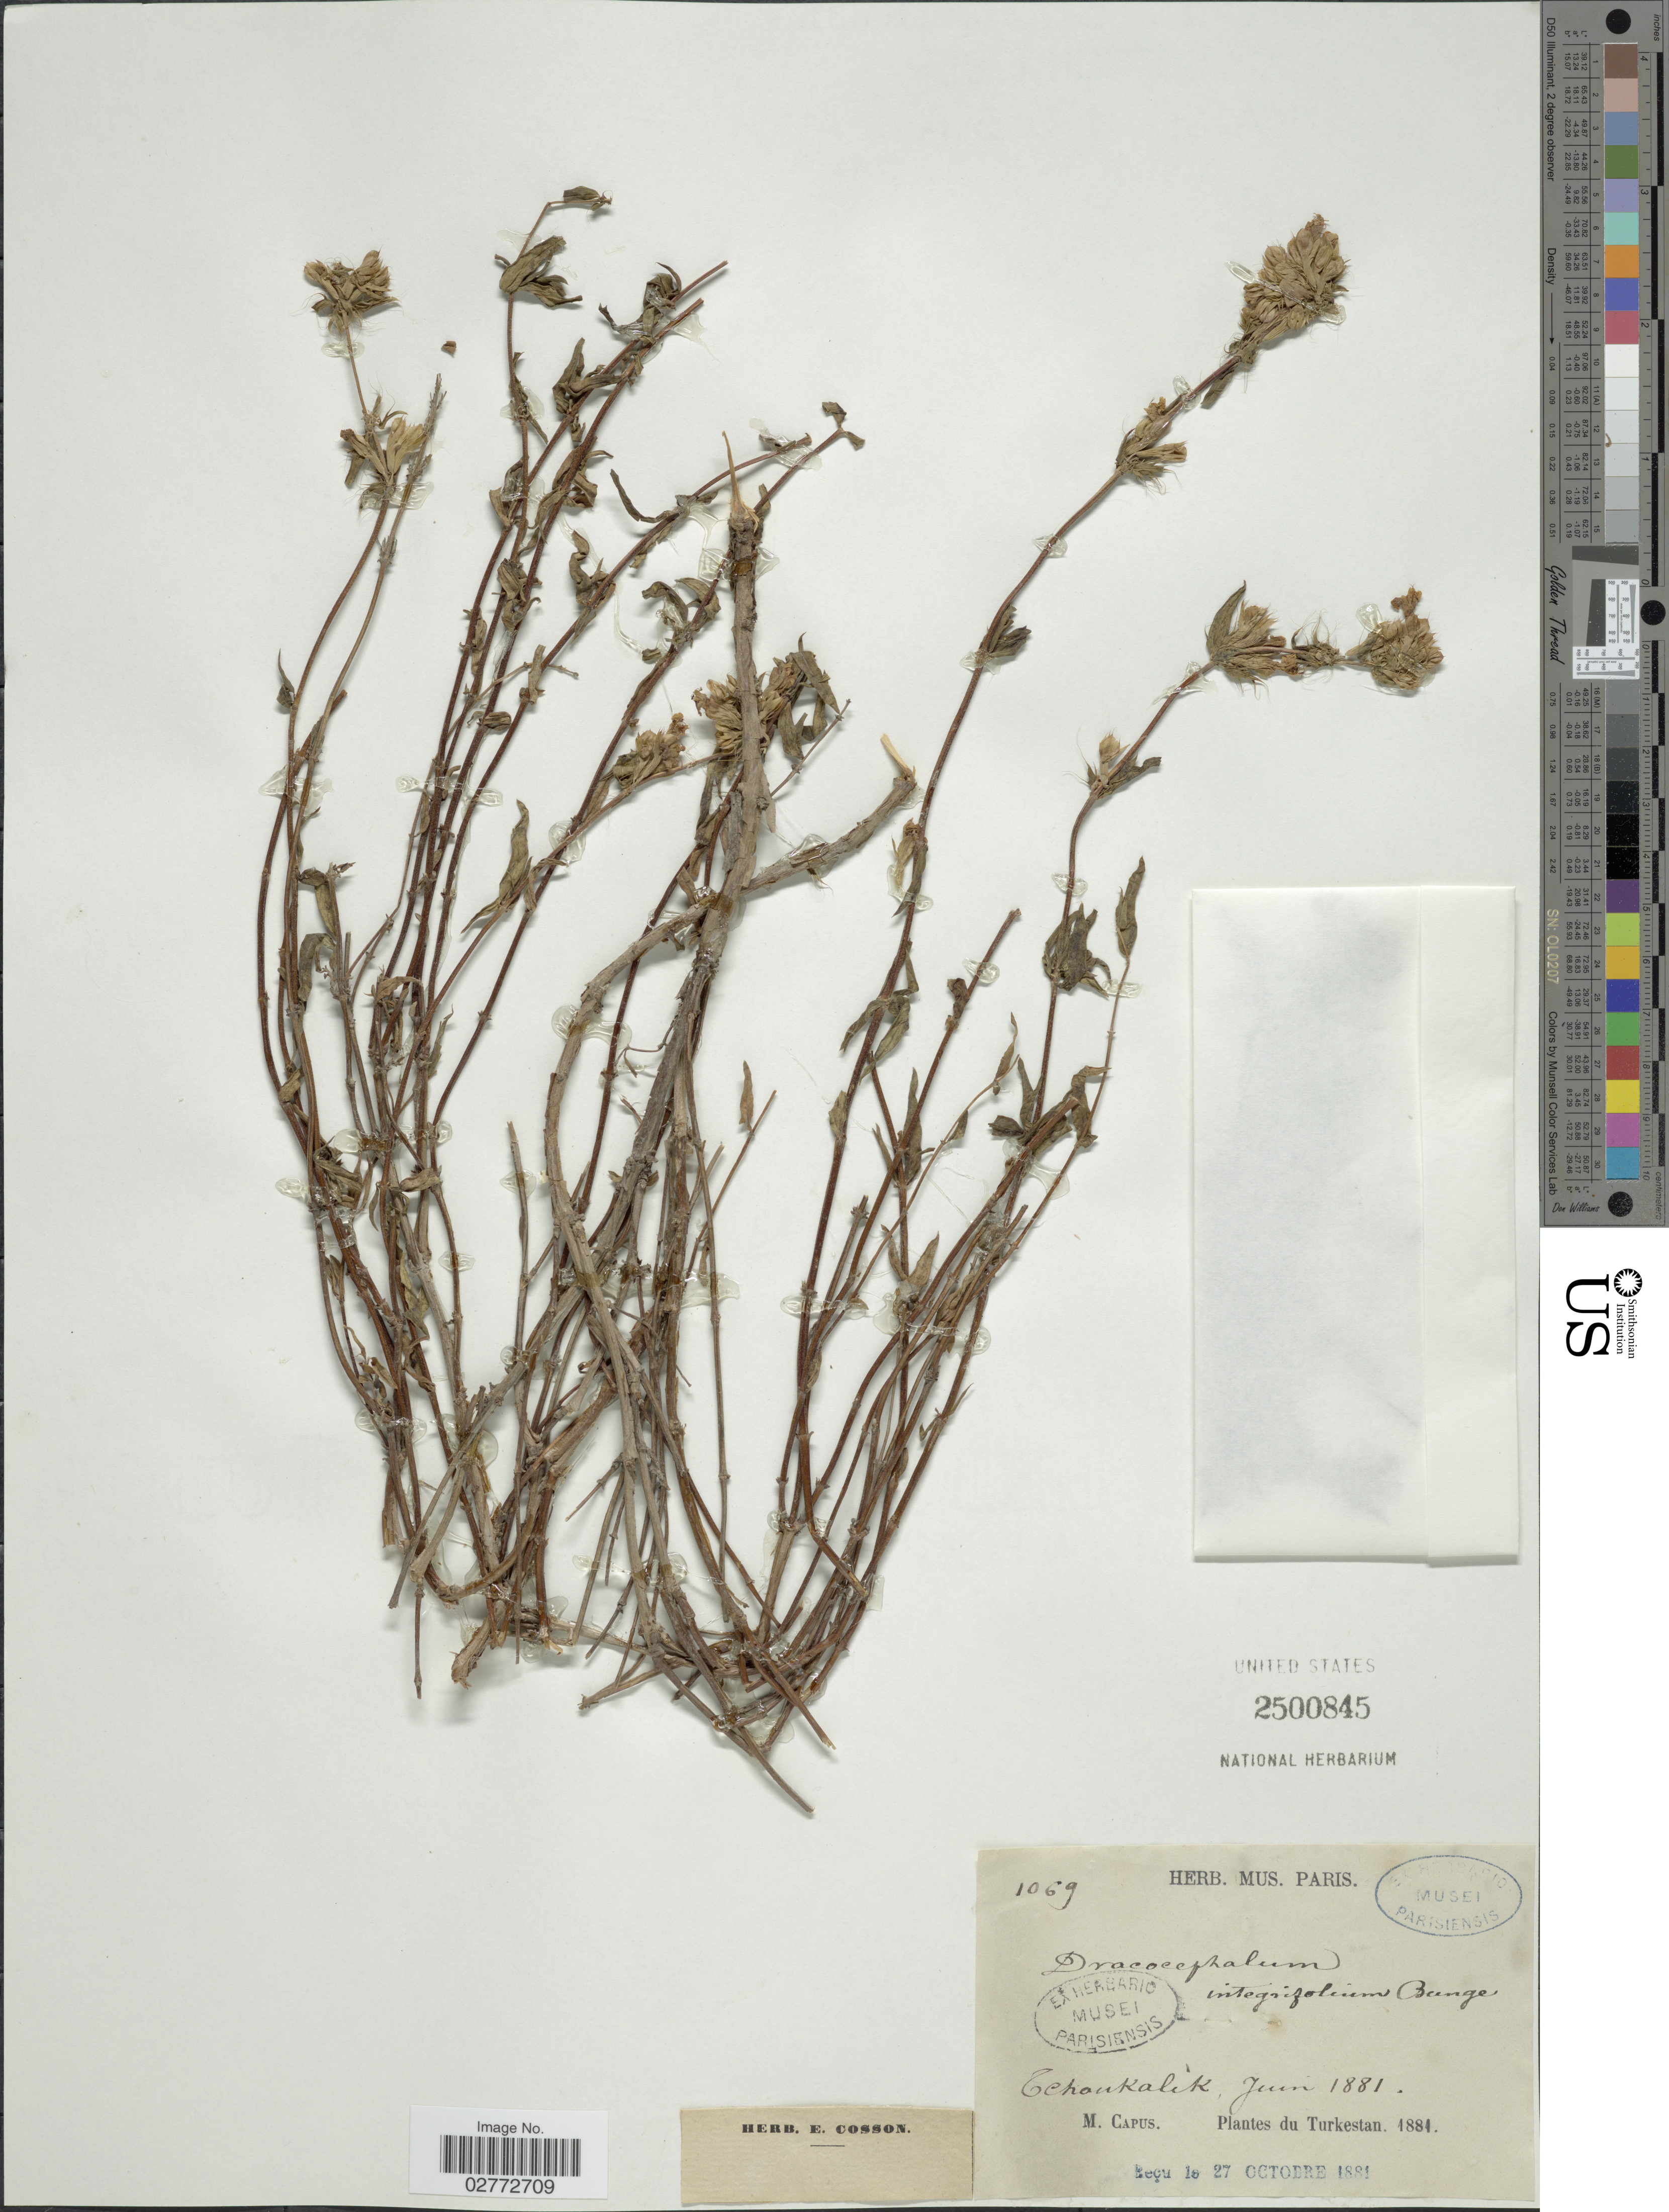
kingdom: Plantae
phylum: Tracheophyta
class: Magnoliopsida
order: Lamiales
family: Lamiaceae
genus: Dracocephalum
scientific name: Dracocephalum integrifolium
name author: Bunge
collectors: M. Capus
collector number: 1069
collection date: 1881-06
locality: Tchoukalik. Turkestan.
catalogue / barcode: US 2500845